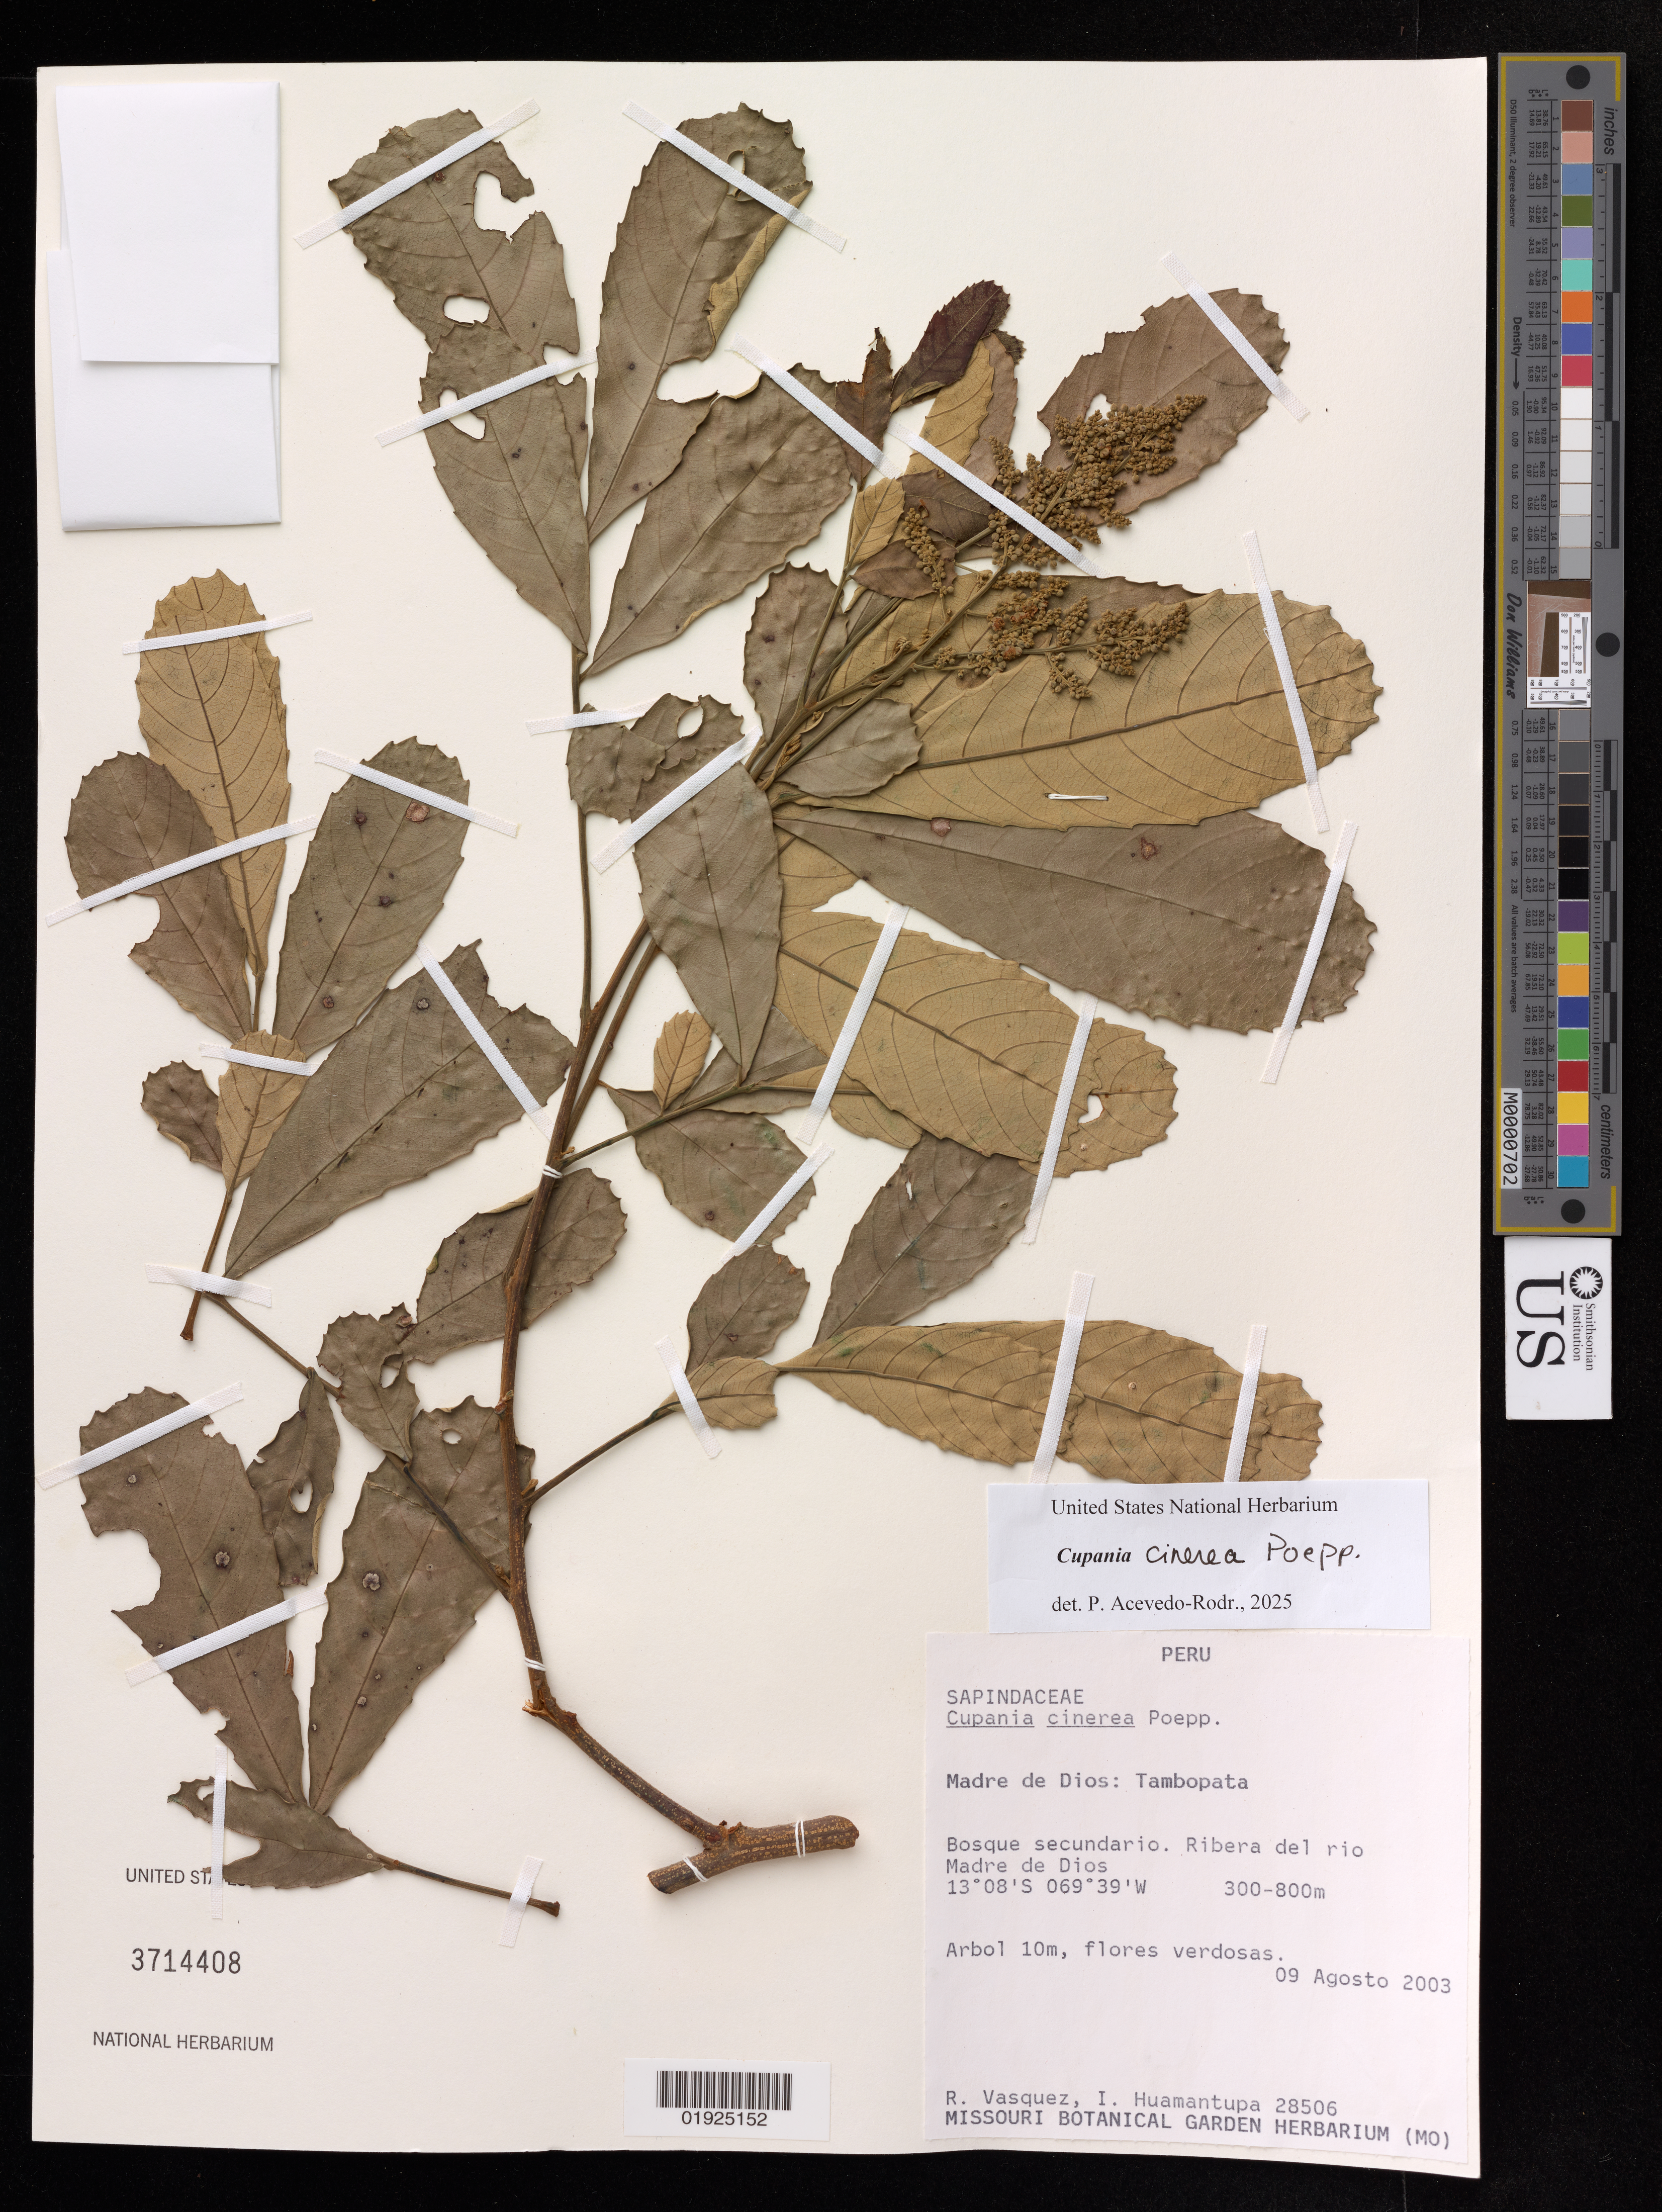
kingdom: Plantae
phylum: Tracheophyta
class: Magnoliopsida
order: Sapindales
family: Sapindaceae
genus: Cupania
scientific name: Cupania cinerea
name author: Poepp. & Endl.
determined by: Acevedo-Rodriguez, P., (US), Smithsonian Institution - National Museum of Natural History (UNITED STATES)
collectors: R. Vásquez M. & I. Huamantupa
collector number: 28506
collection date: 2003-08-09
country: Peru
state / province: Madre de Dios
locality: Tambopata. Ribera de rio Madre de Dios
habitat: Bosque secundario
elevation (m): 300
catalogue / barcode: US 3714408